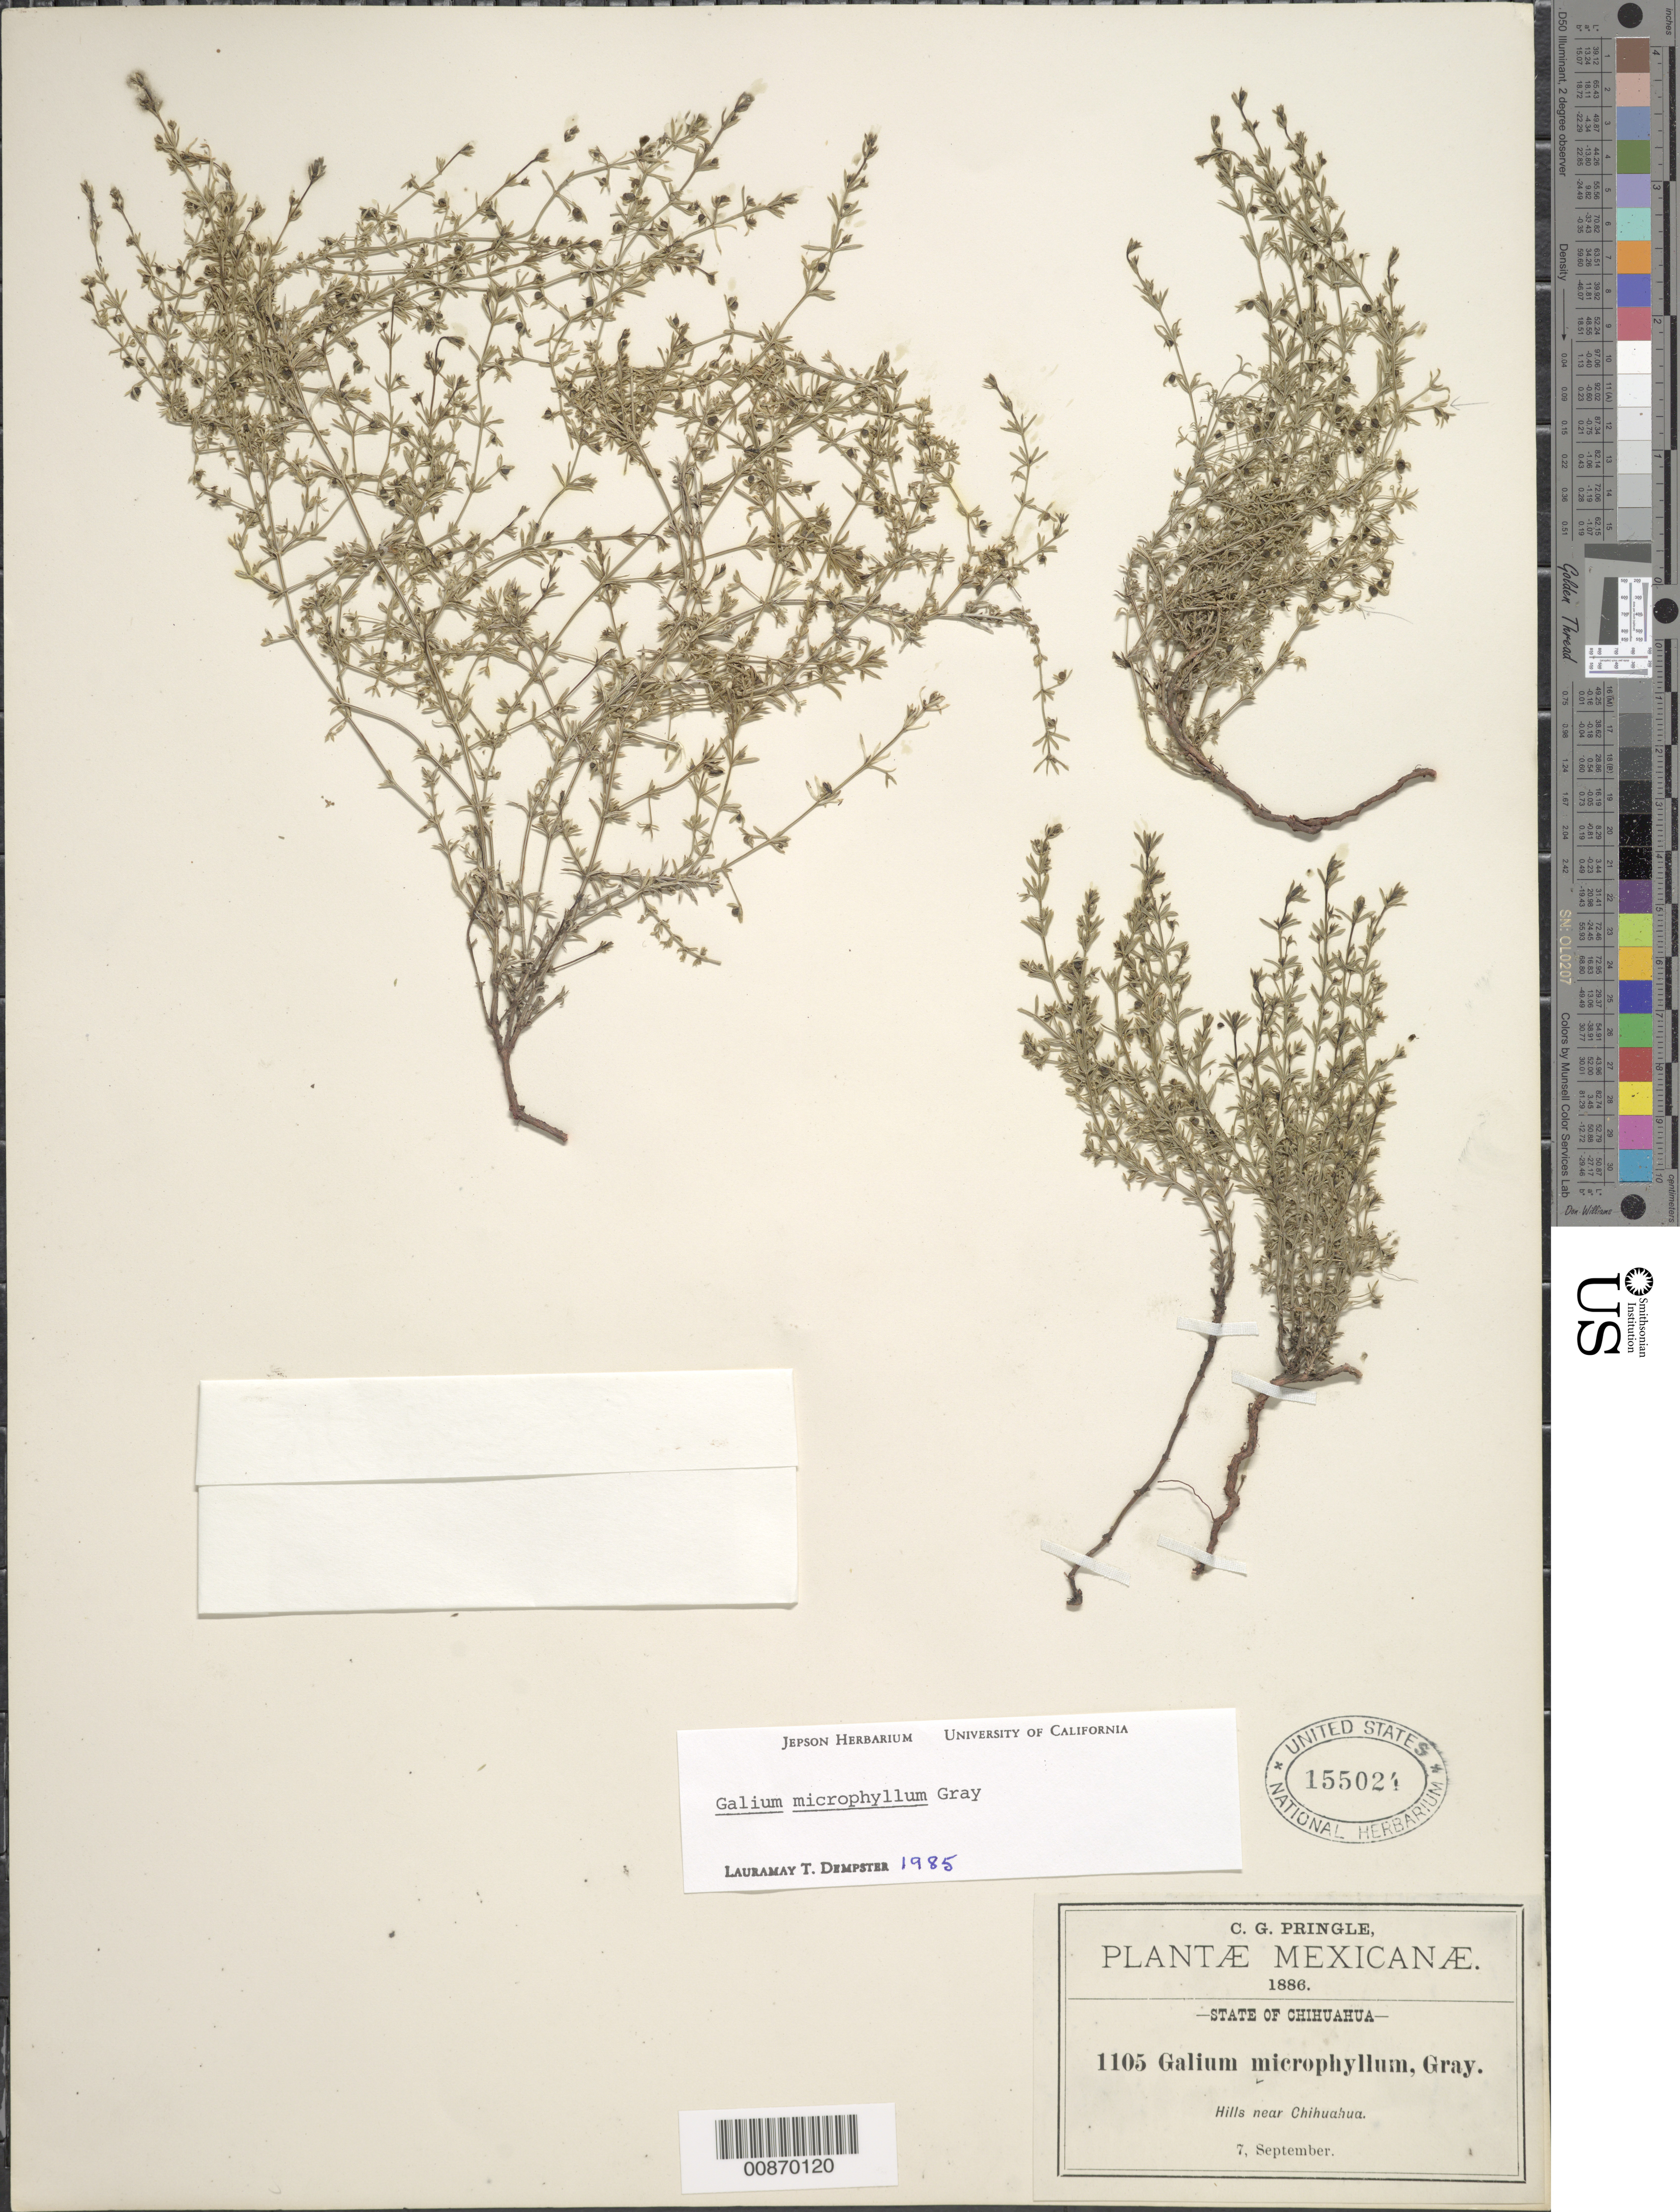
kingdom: Plantae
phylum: Tracheophyta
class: Magnoliopsida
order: Gentianales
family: Rubiaceae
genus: Galium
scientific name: Galium microphyllum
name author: A. Gray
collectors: C. G. Pringle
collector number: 1105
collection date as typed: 07 Sep 1886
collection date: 1886-09-07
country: Mexico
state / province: Chihuahua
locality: Near Chihuahua.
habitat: Hills.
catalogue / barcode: US 155024